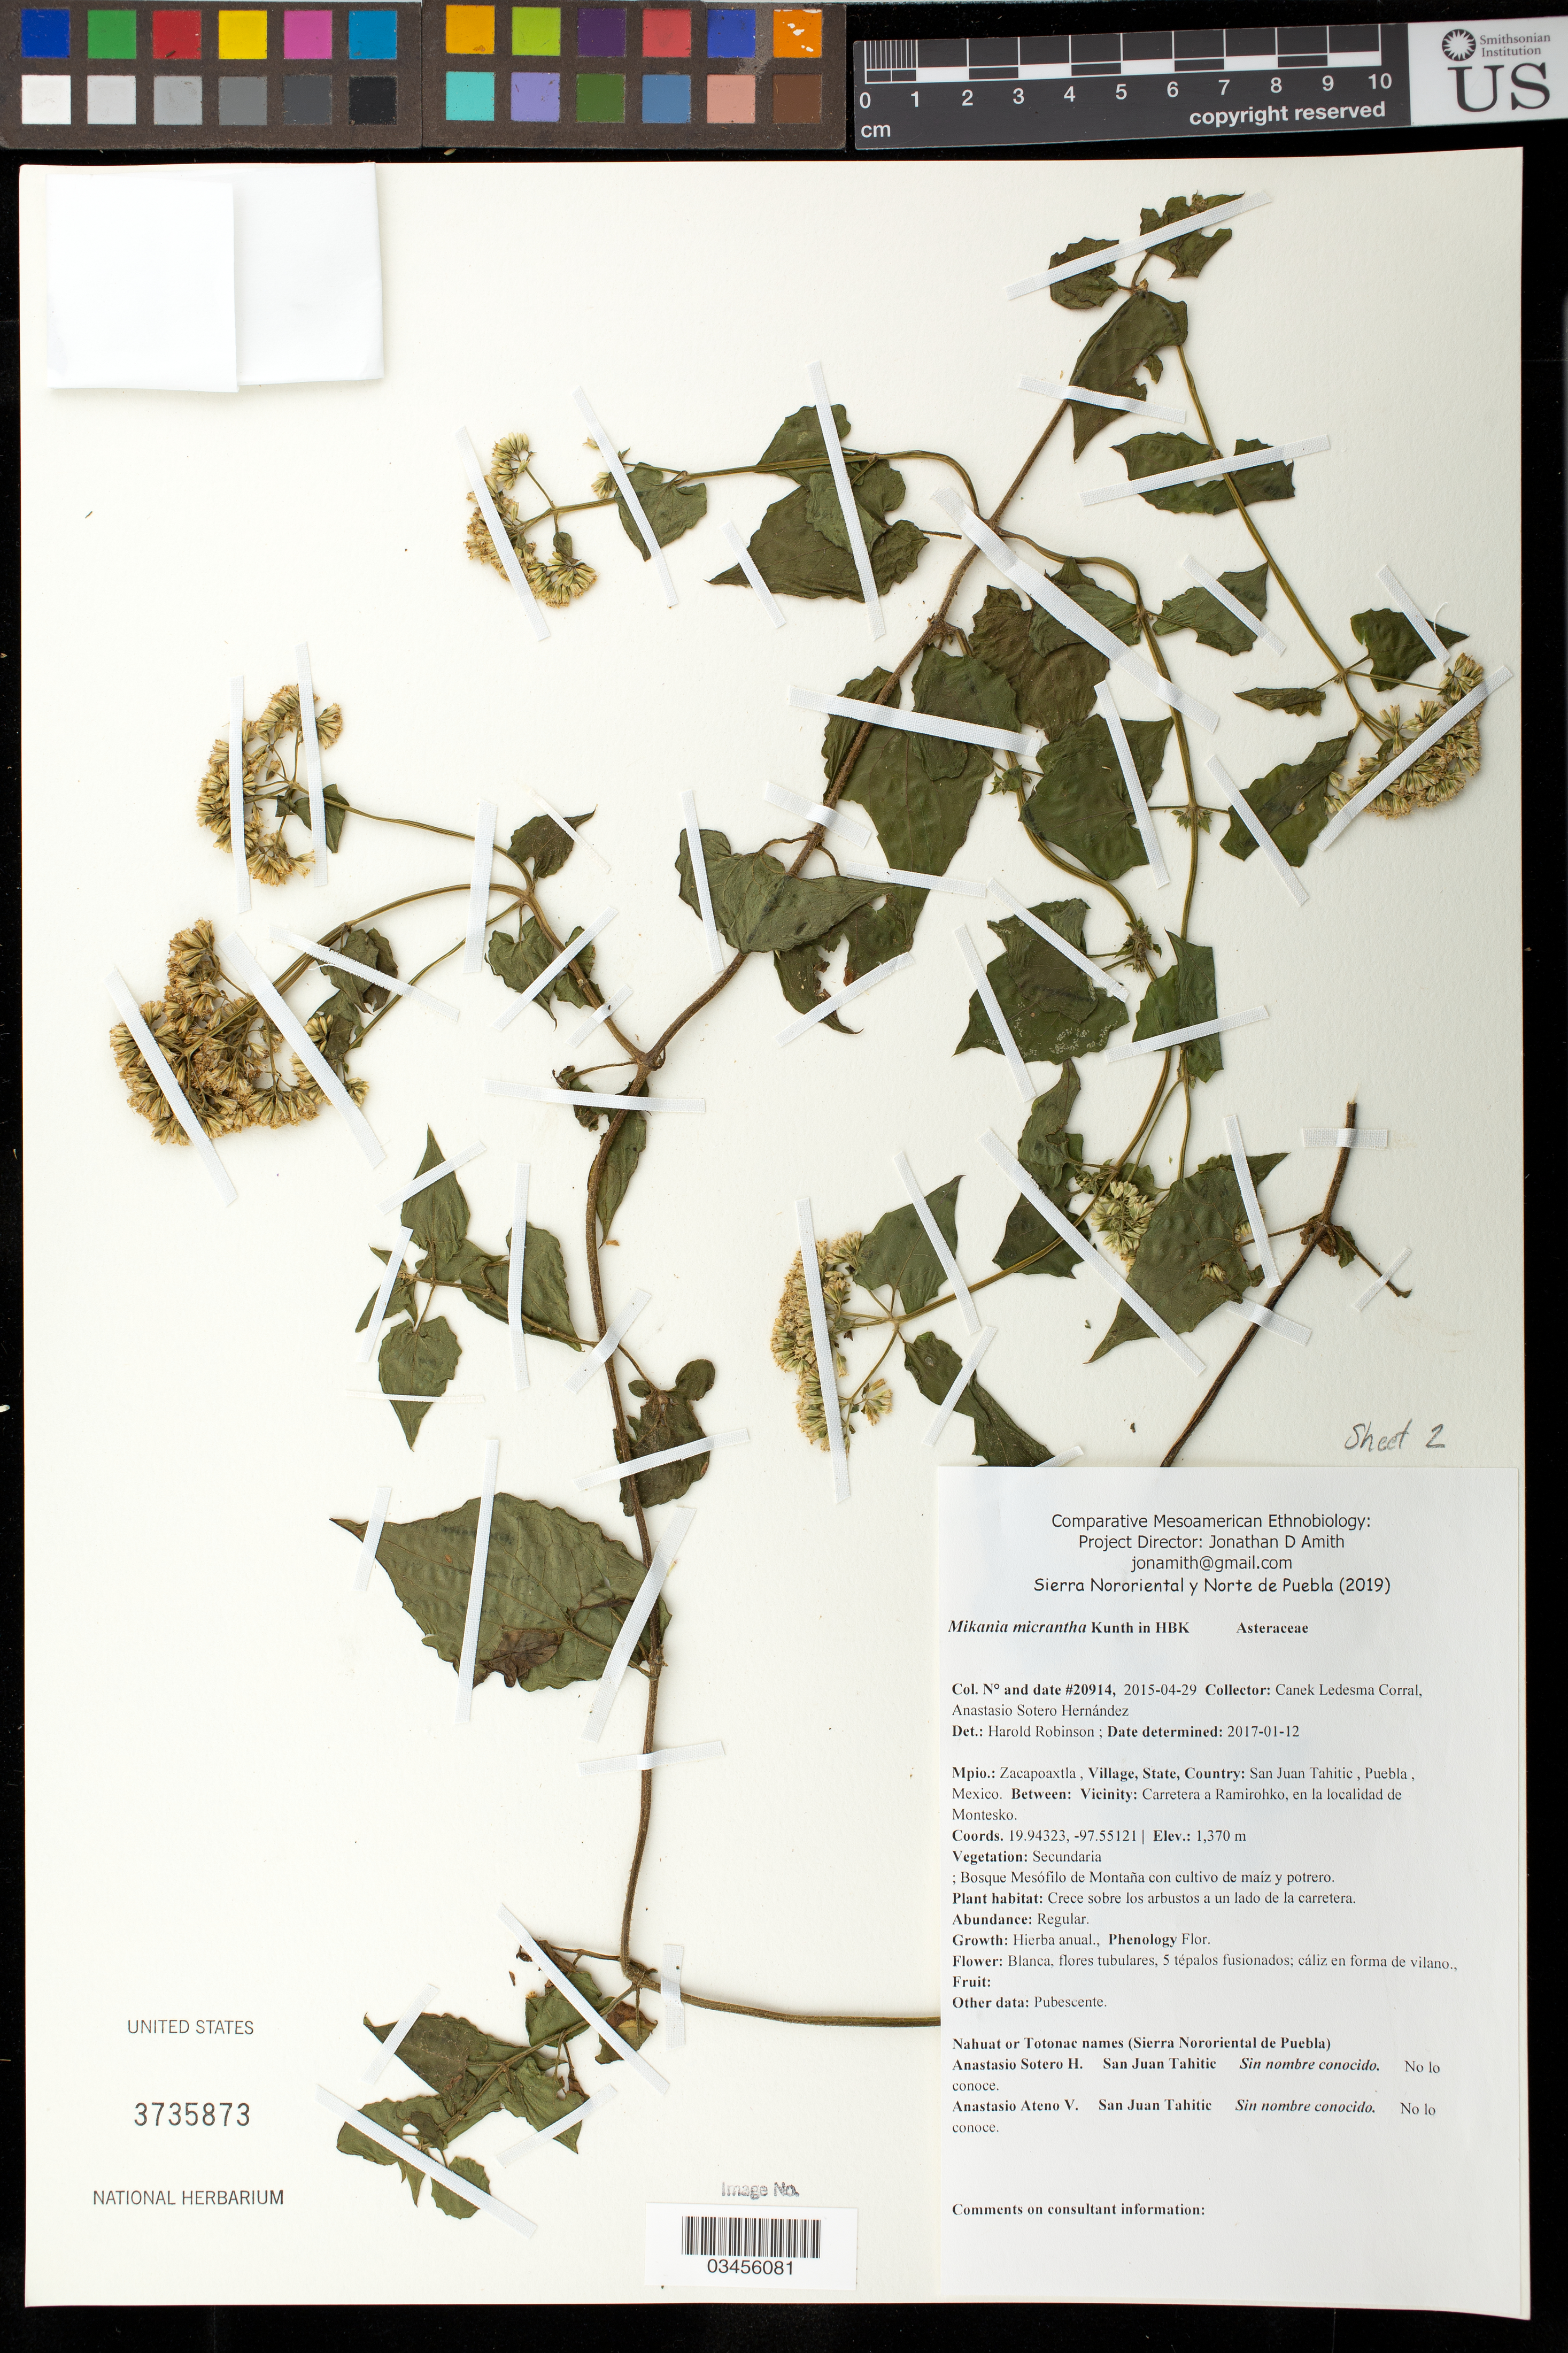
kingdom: Plantae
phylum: Tracheophyta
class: Magnoliopsida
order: Asterales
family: Asteraceae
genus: Mikania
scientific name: Mikania micrantha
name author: Kunth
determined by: Robinson, Harold E., (US)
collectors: Canek Ledesma C. & A. Sotero H.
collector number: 20914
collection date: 2015-04-29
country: México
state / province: Puebla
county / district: Zacapoaxtla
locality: PUEBLO: San Juan Tahitic; LOCALIDAD EXACTA: Carretera a Ramirojko, en la localidad de Montesko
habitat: Bosque mesófilo de montaña con cultivo de maíz y potrero | Crece sobre los arbustos a un lado de la carretera.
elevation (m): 1370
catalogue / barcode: US 3735873